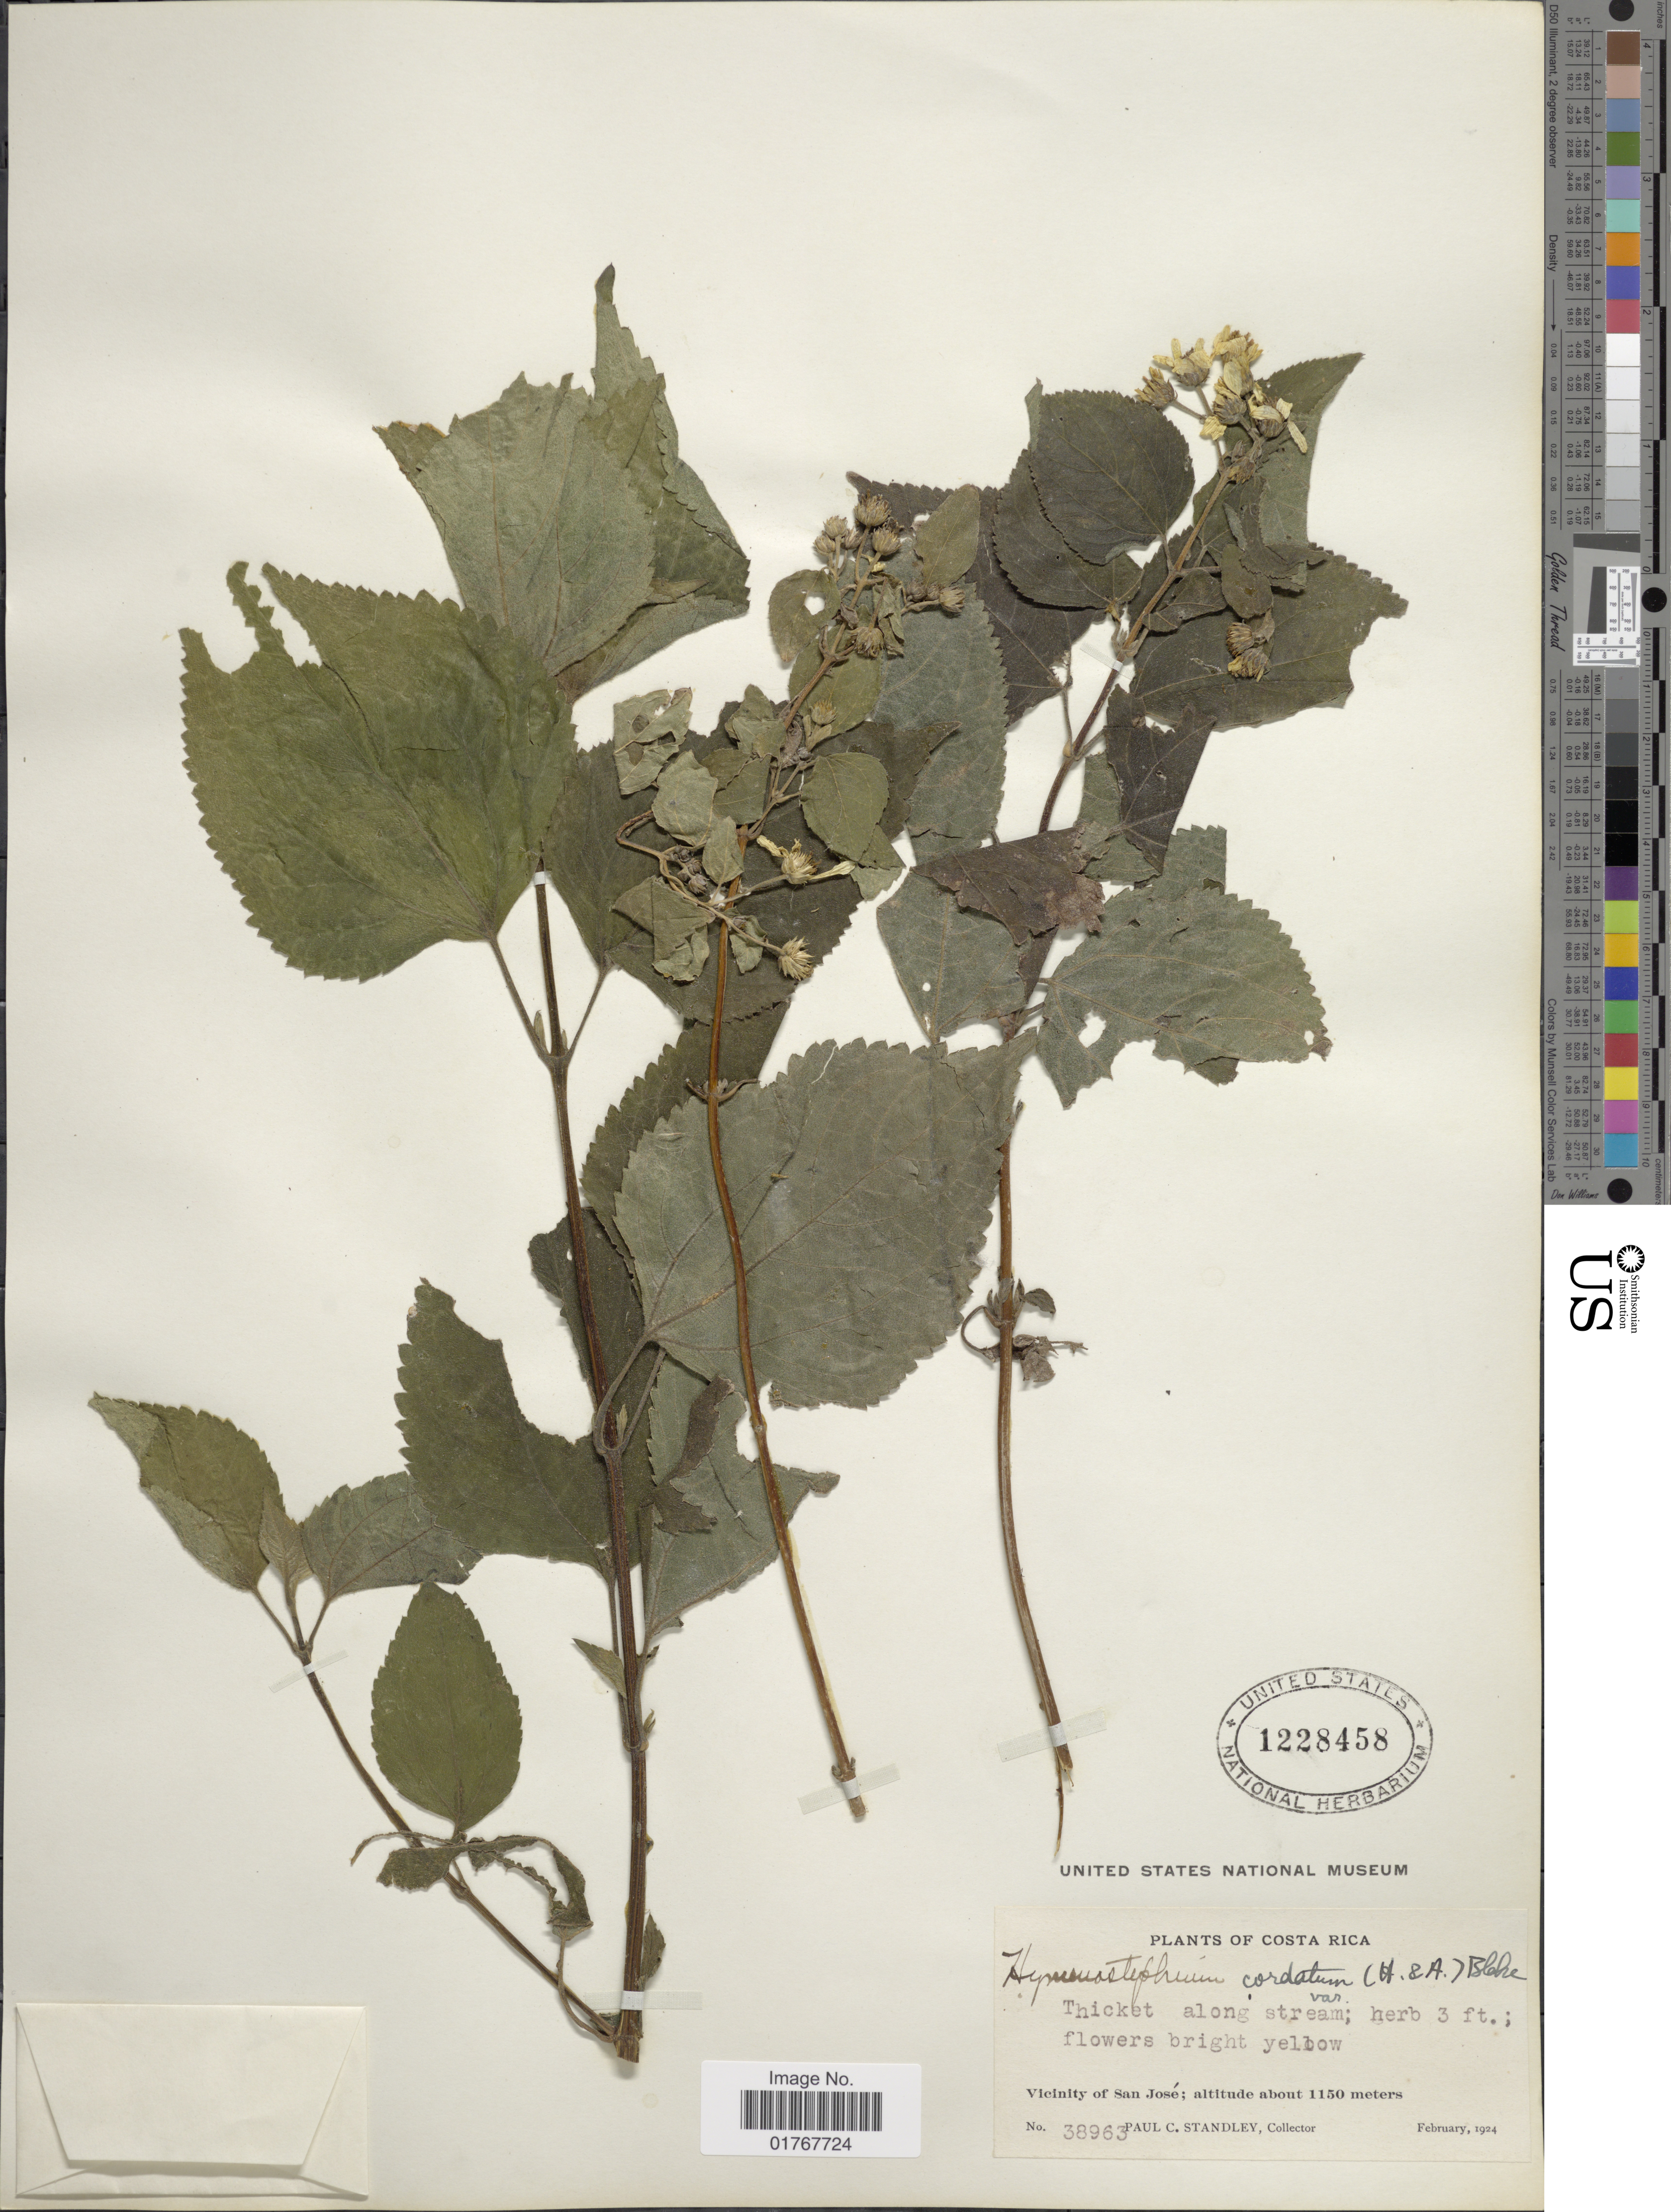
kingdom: Plantae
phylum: Tracheophyta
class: Magnoliopsida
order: Asterales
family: Asteraceae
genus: Viguiera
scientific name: Viguiera cordata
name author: (Hook. & Arn.) D'Arcy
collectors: P. C. Standley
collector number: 38963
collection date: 1924-02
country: Costa Rica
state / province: San José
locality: Thicket along stream, Vicinity of San José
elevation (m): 1150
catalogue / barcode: US 1228458